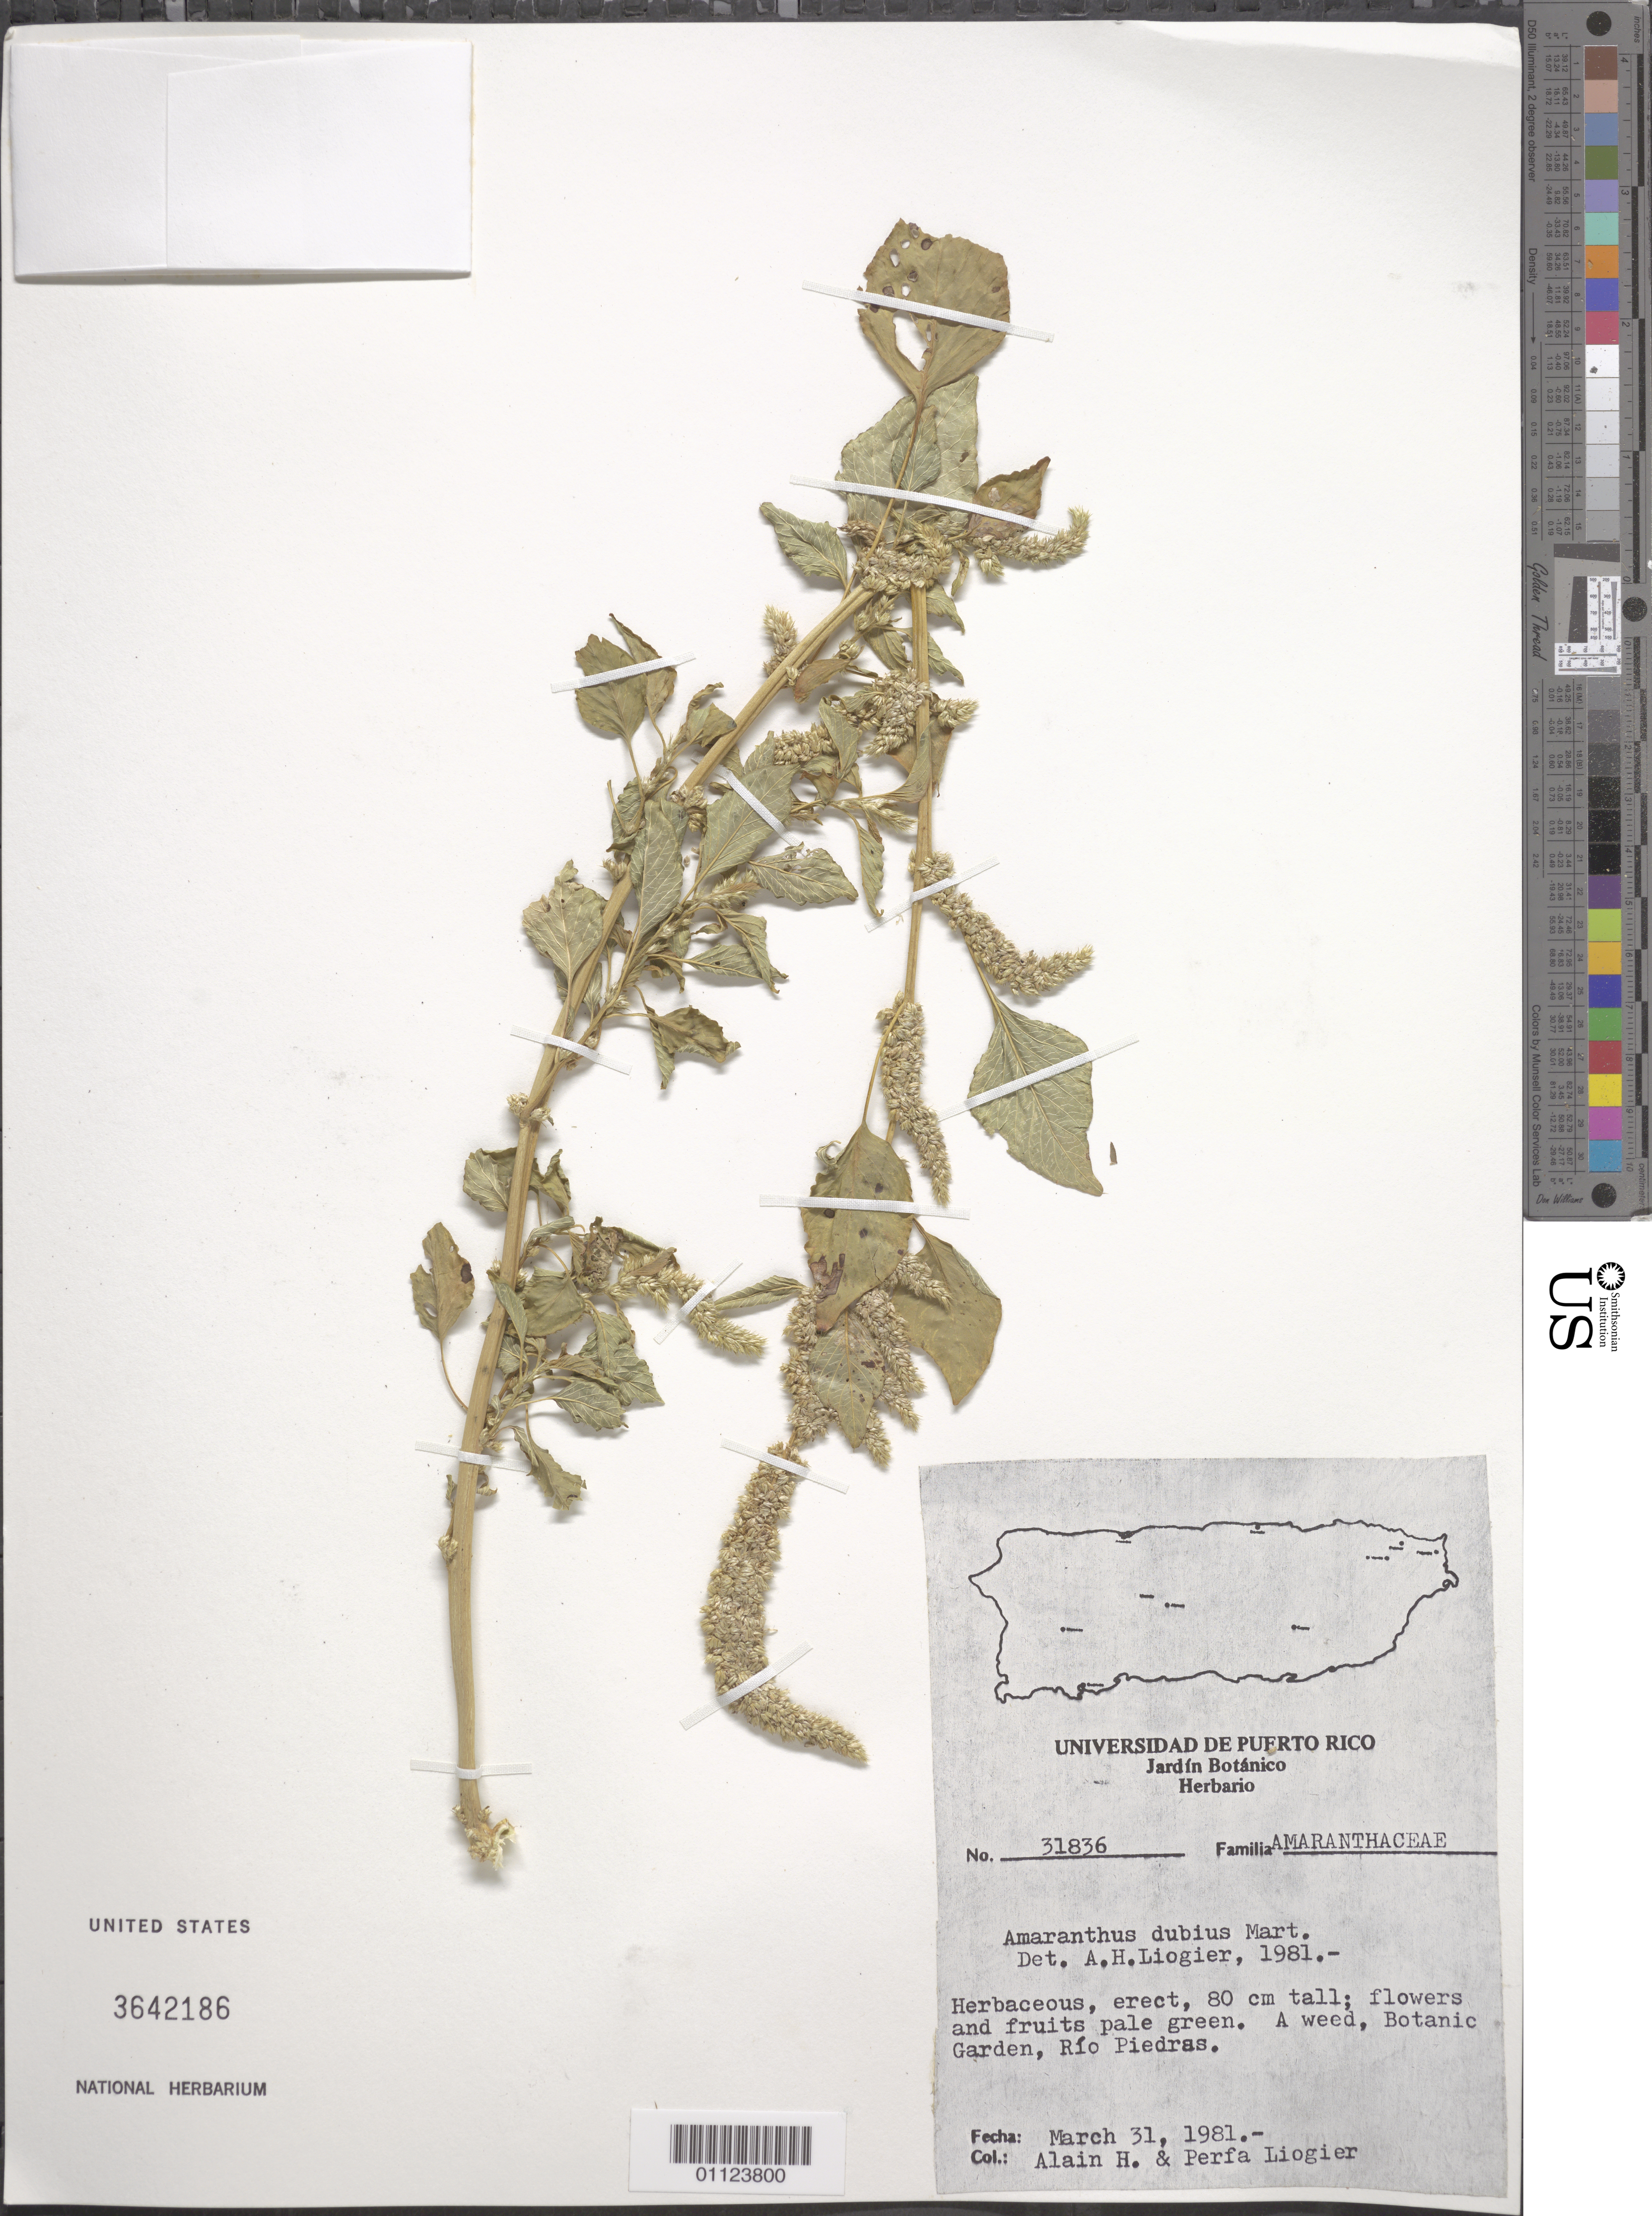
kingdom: Plantae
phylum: Tracheophyta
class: Magnoliopsida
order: Caryophyllales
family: Amaranthaceae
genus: Amaranthus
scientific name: Amaranthus dubius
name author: Mart. ex Thell.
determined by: Liogier, Alain H.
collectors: A. H. Liogier & M. P. Liogier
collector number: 31836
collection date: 1981-03-31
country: Puerto Rico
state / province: San Juan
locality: Río Piedras, Botanic Garden.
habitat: Botanic garden.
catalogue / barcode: US 3642186